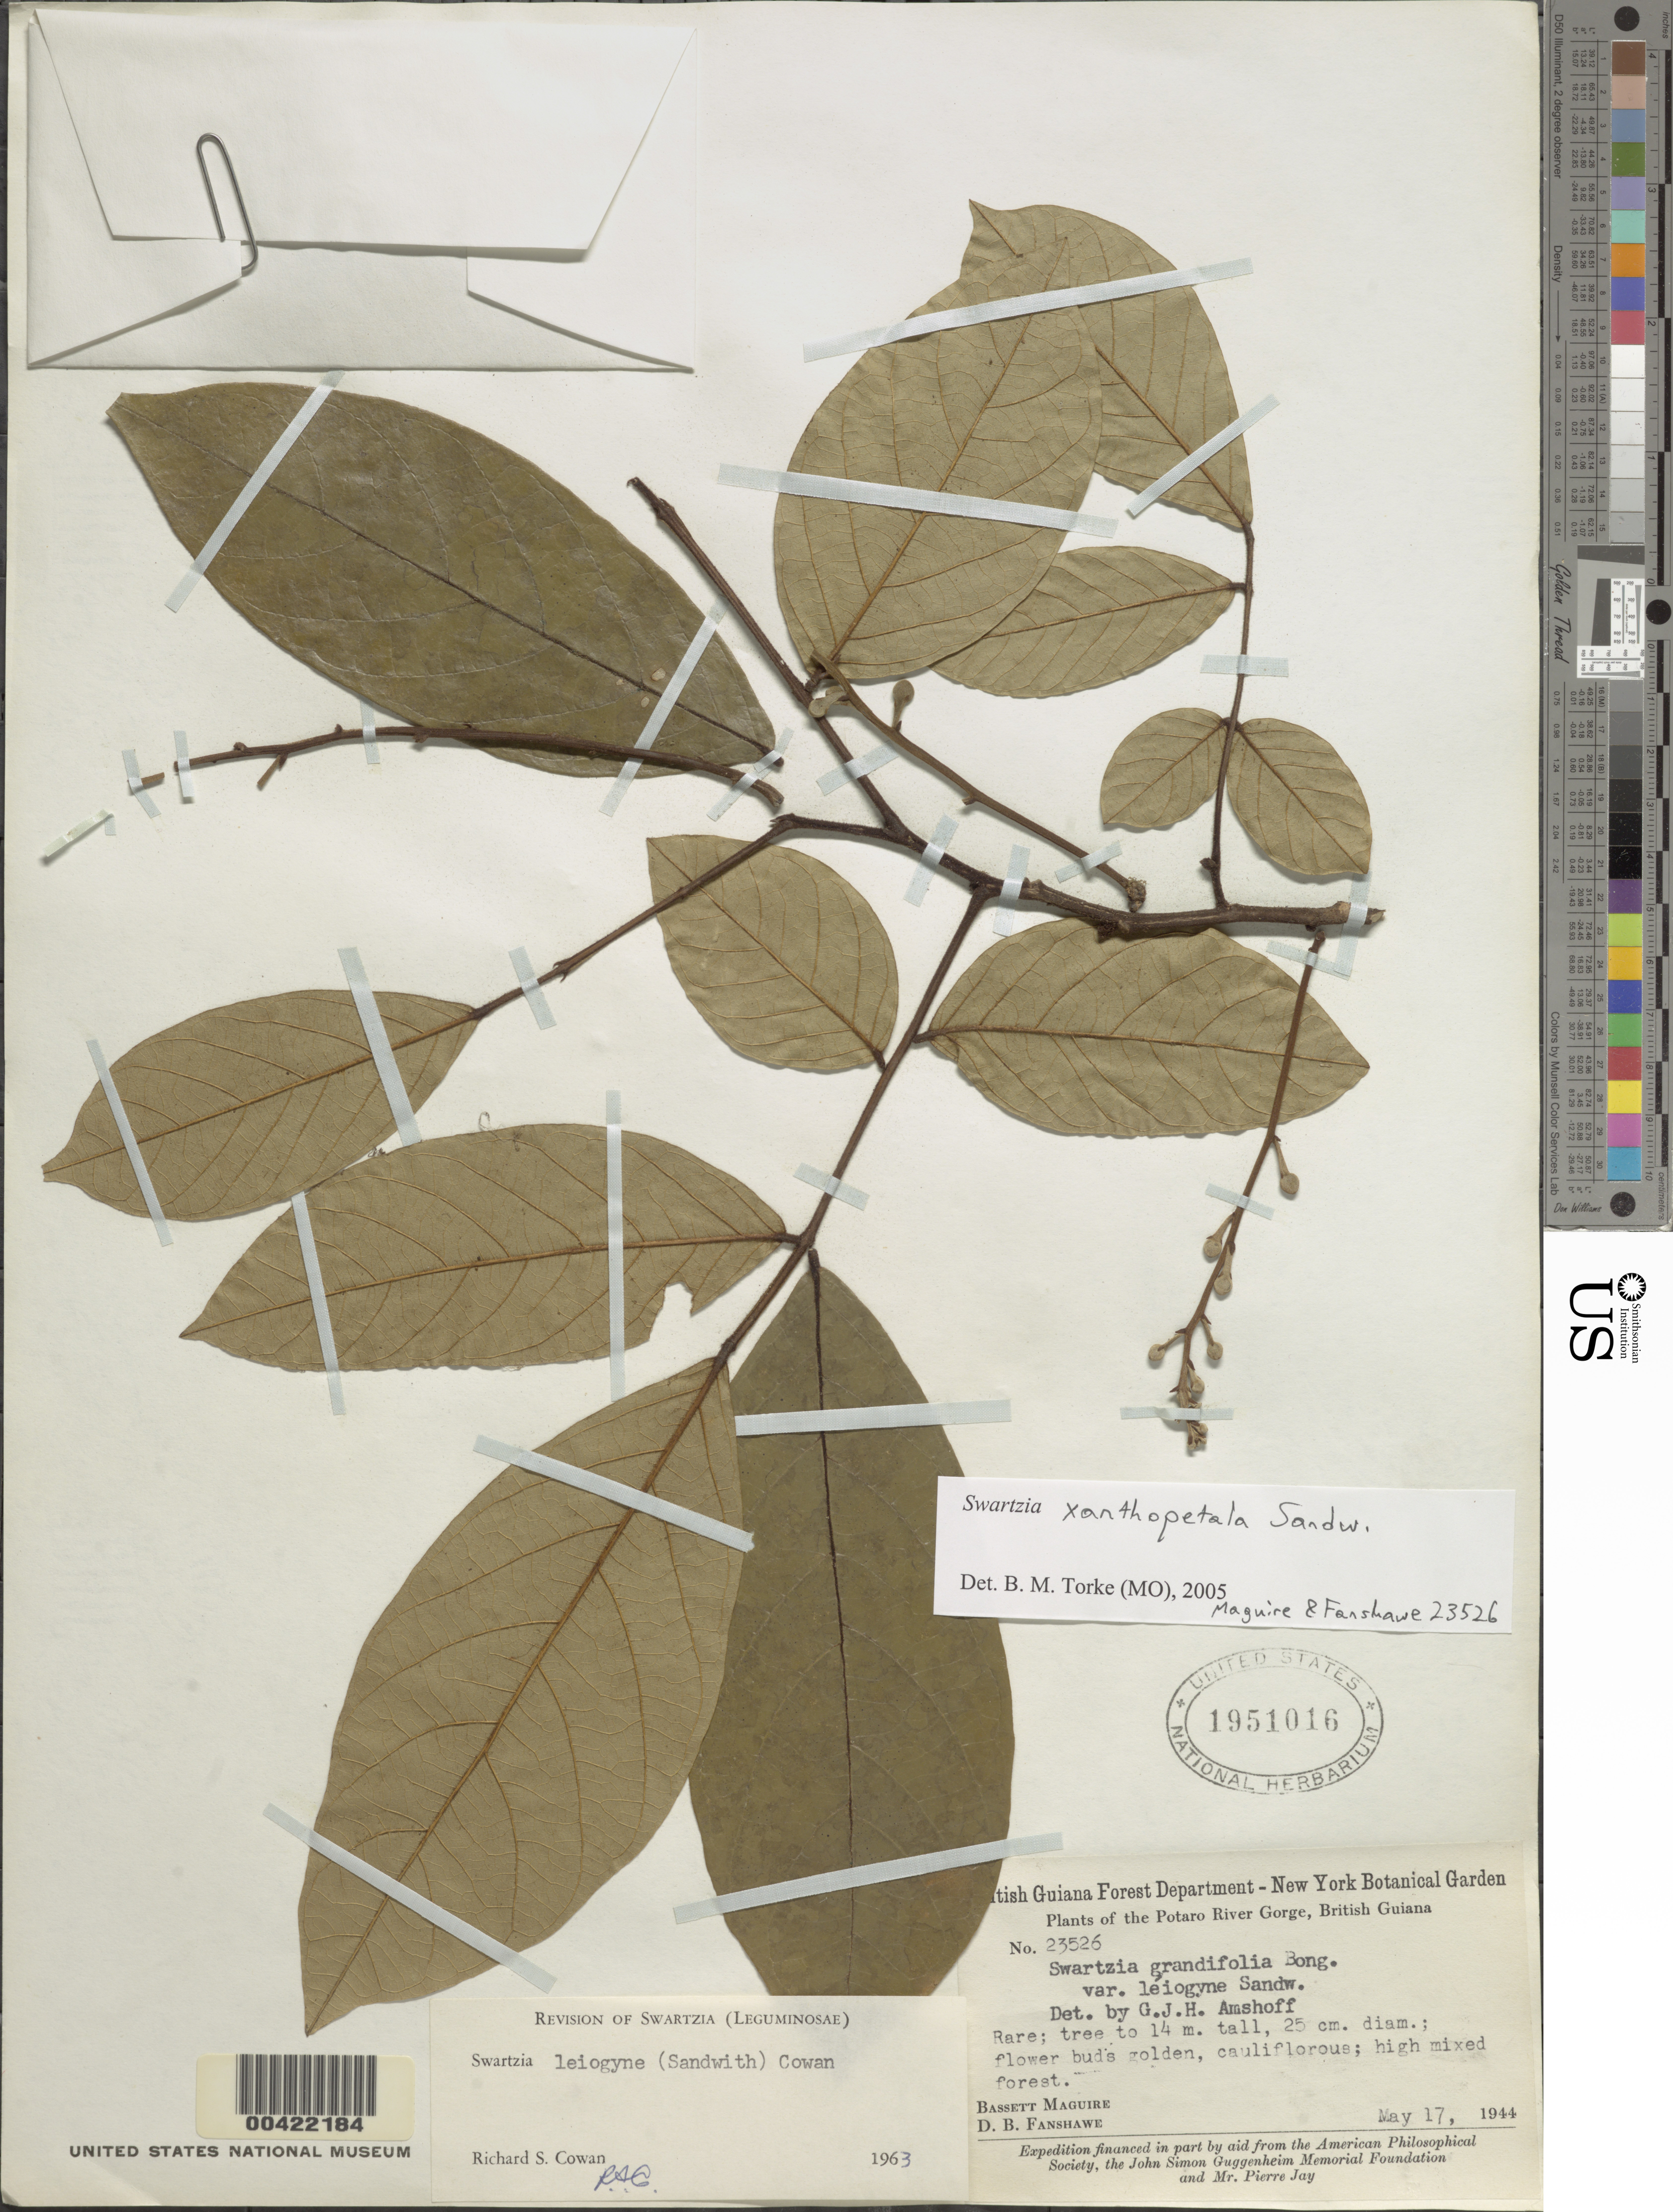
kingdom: Plantae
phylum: Tracheophyta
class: Magnoliopsida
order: Fabales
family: Fabaceae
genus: Swartzia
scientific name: Swartzia xanthopetala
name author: Sandwith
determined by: Cowan, R. S.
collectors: B. Maguire & D. B. Fanshawe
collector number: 23526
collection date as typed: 17 May 1944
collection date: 1944-05-17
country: Guyana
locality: Potaro River Gorge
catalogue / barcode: US 1951016